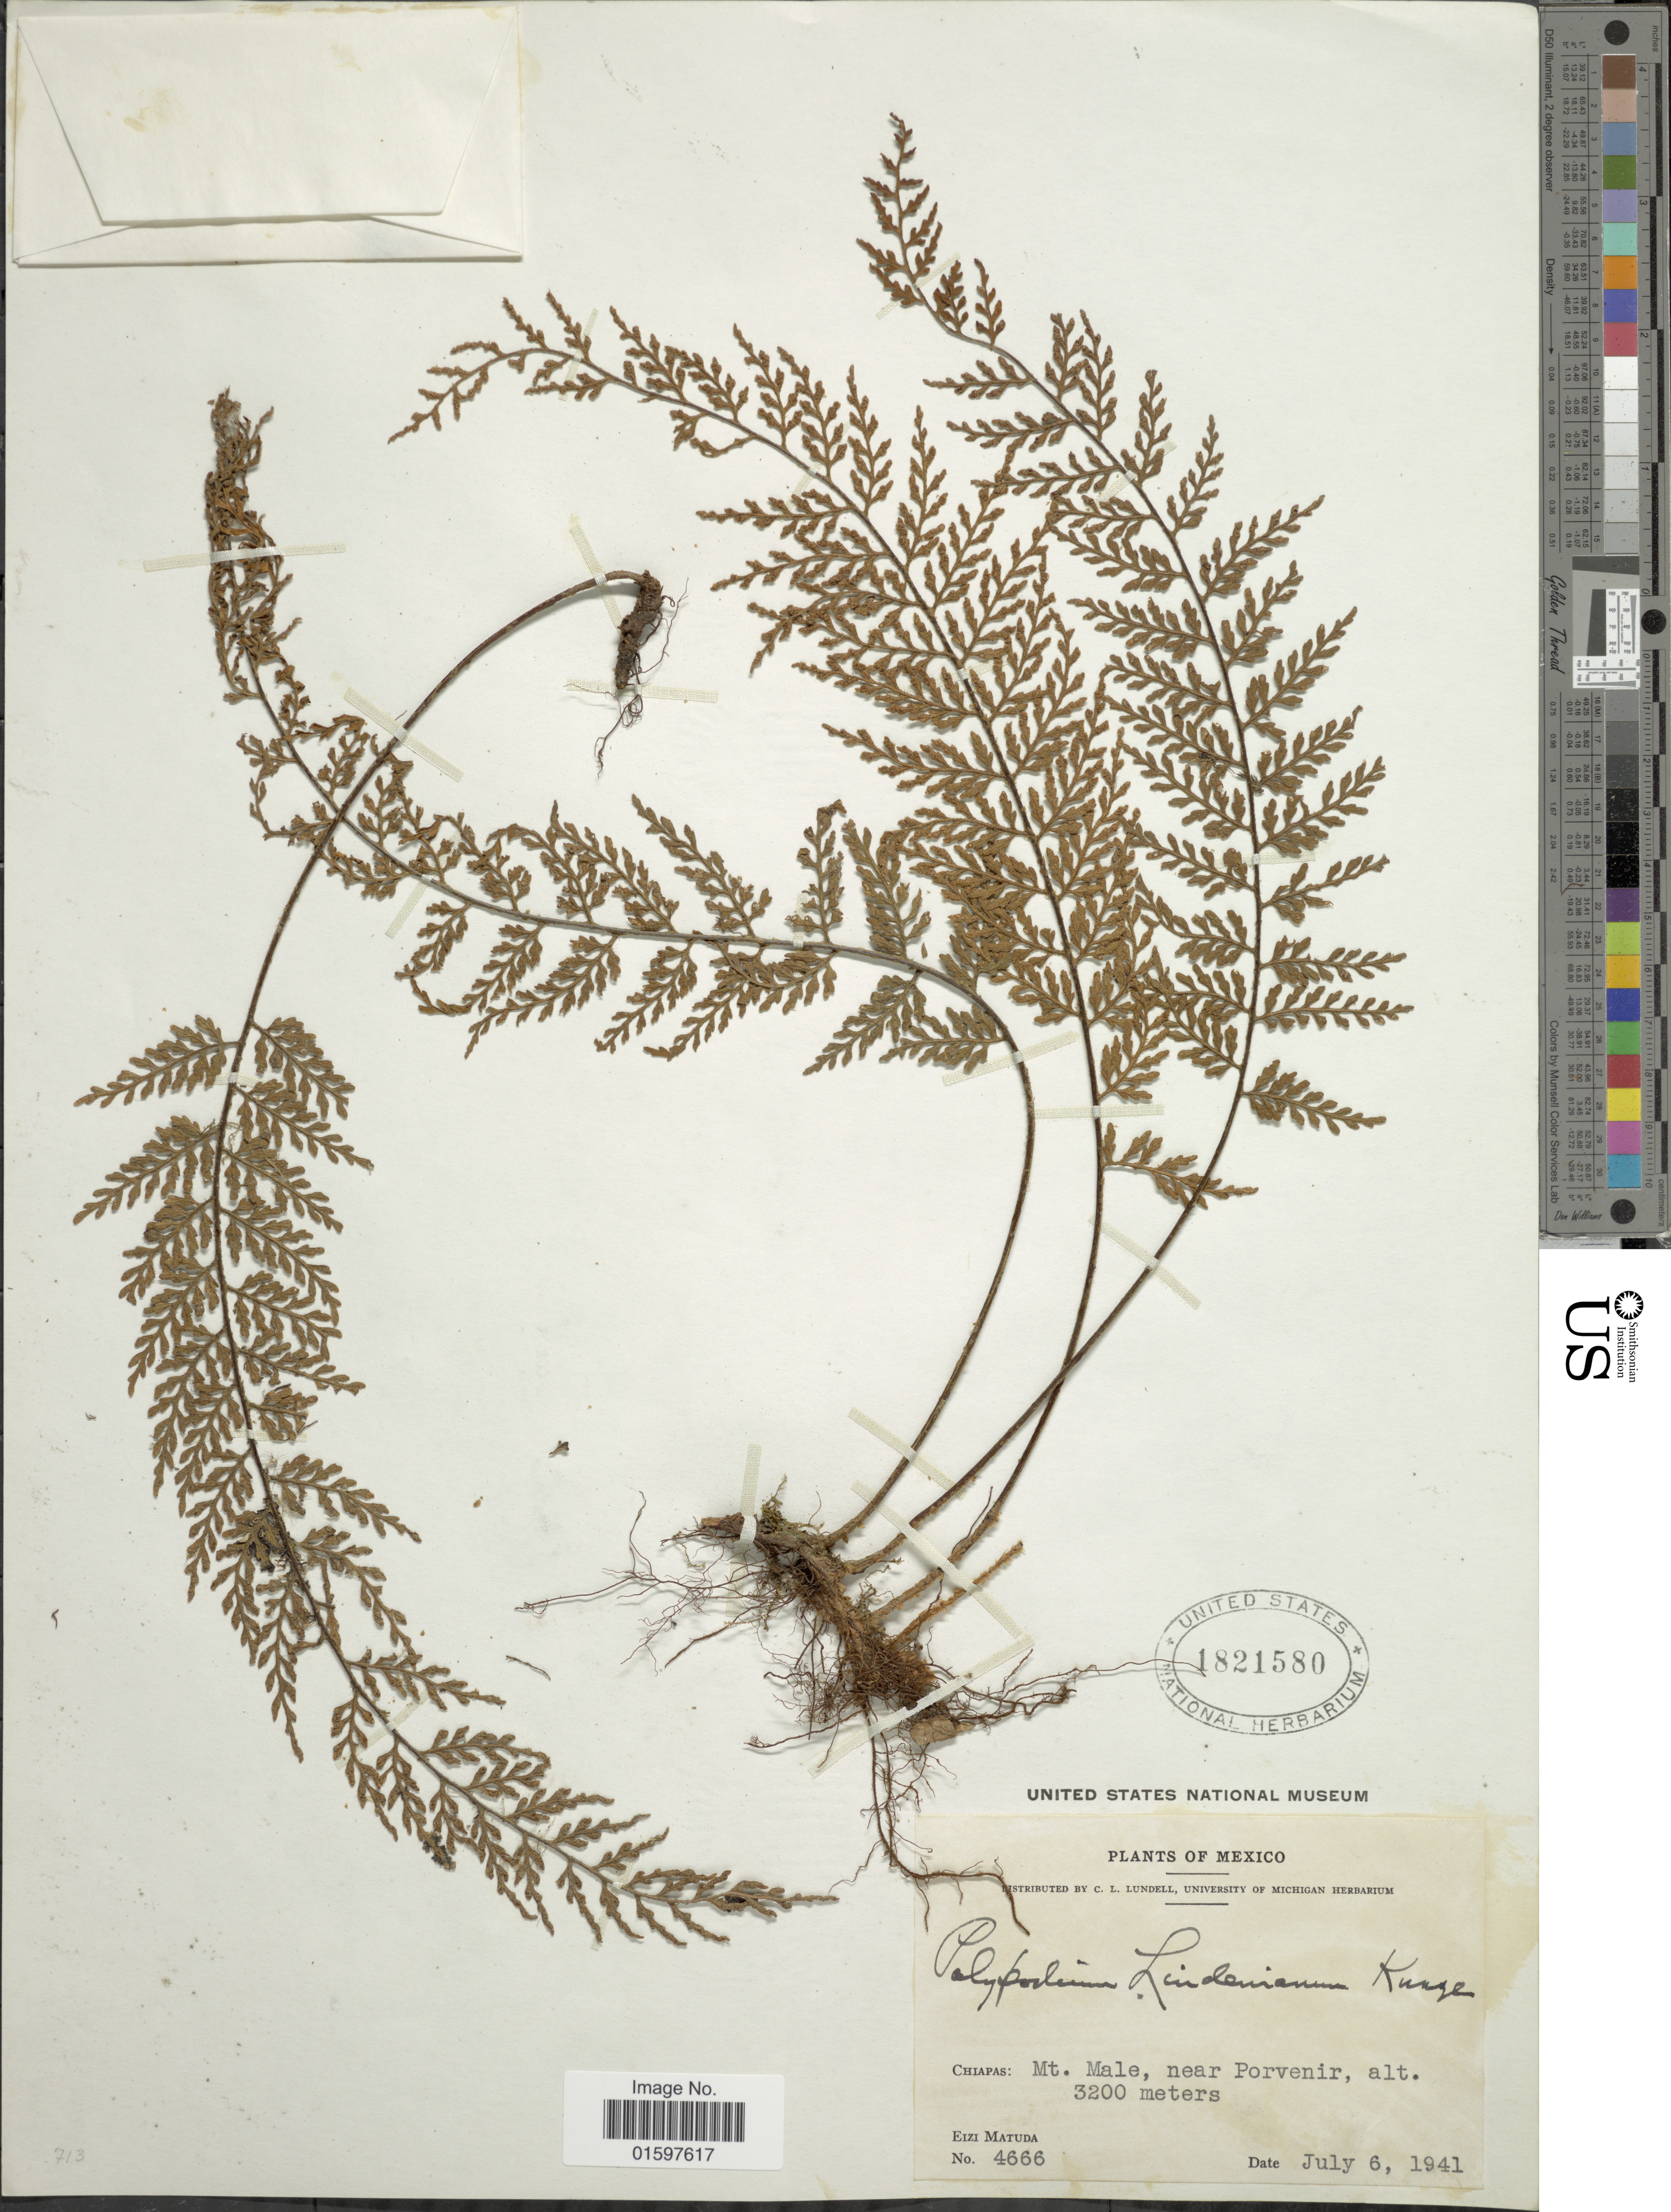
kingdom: Plantae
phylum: Tracheophyta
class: Polypodiopsida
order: Polypodiales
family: Polypodiaceae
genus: Pleopeltis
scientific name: Pleopeltis lindeniana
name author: (Kunze) A.R. Sm. & Tejero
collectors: E. Matuda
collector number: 4666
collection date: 1941-07-06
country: Mexico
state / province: Chiapas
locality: Mt. Male, near Porvenir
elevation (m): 3200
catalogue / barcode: US 1821580